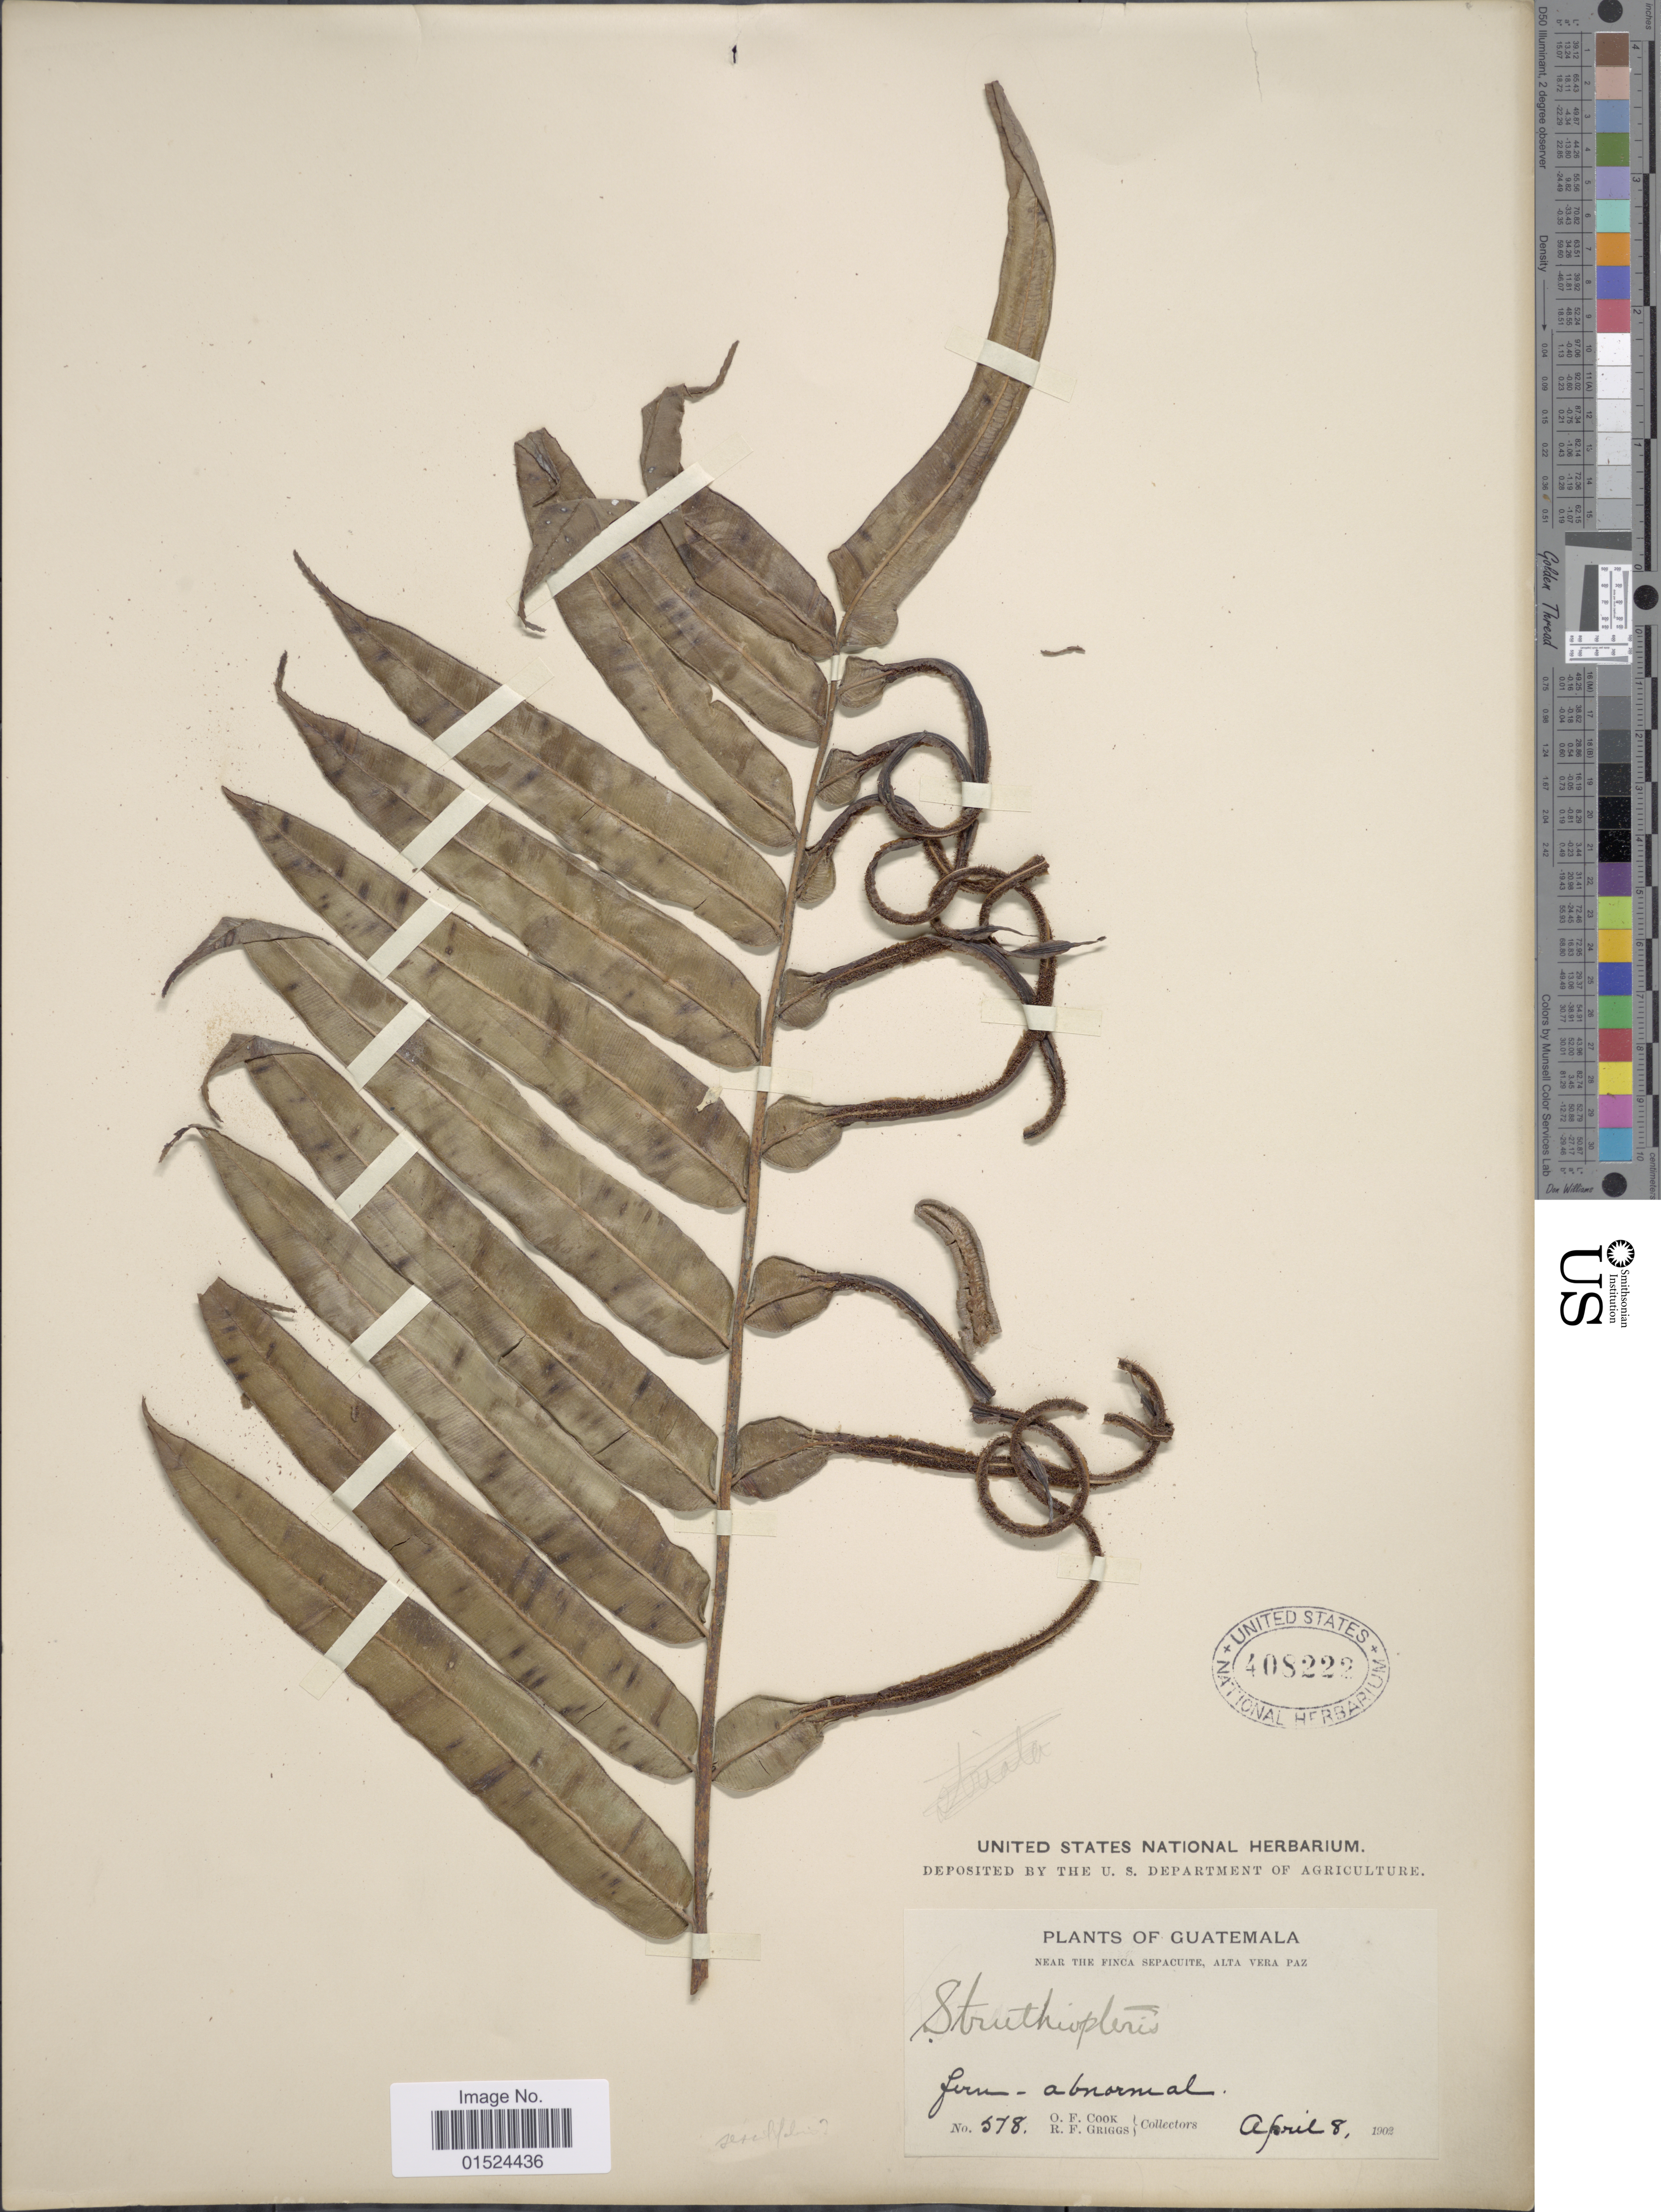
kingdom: Plantae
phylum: Tracheophyta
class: Polypodiopsida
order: Polypodiales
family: Blechnaceae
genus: Blechnum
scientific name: Blechnum schiedeanum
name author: (Schltdl. ex C. Presl) Hieron.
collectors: O. F. Cook & R. F. Griggs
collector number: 578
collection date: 1902-04-08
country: Guatemala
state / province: Alta Verapaz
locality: Near the Finca Sepacuite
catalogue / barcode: US 408222